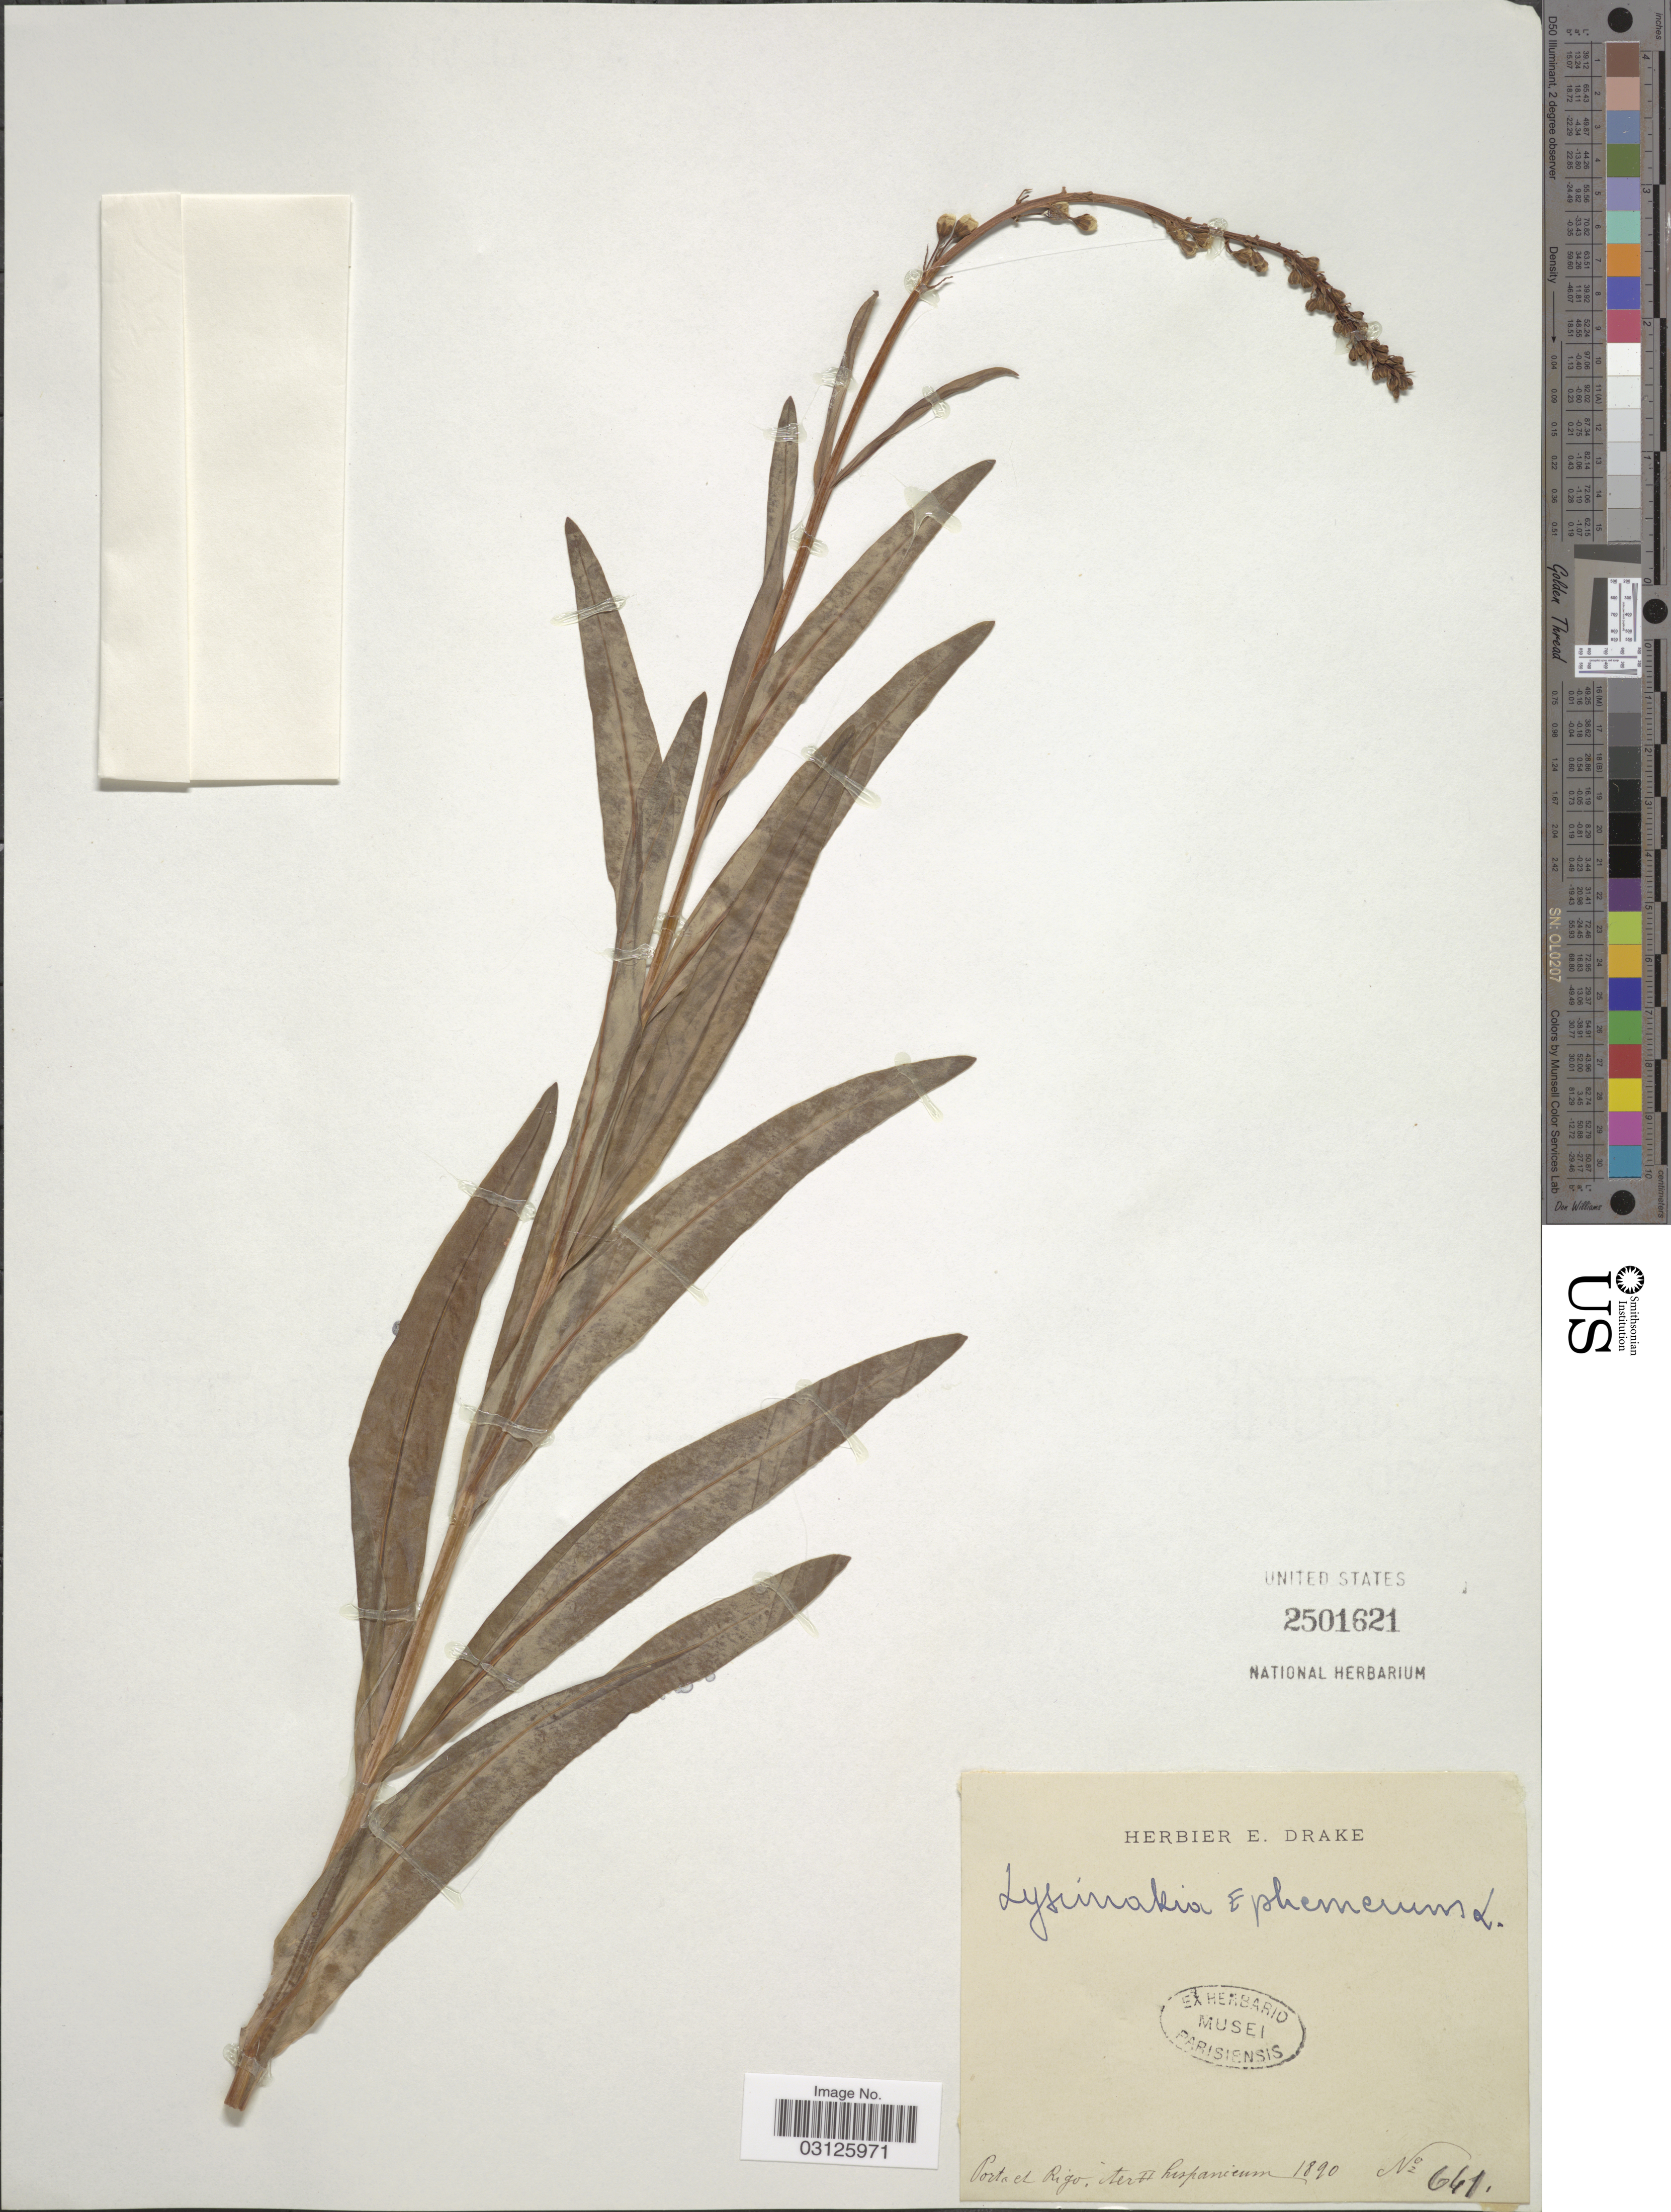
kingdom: Plantae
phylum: Tracheophyta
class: Magnoliopsida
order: Ericales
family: Primulaceae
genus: Lysimachia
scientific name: Lysimachia ephemerum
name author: L.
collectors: -- Porta & -- Rigo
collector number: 641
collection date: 1890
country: Spain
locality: Iter II hispanicum.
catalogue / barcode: US 2501621